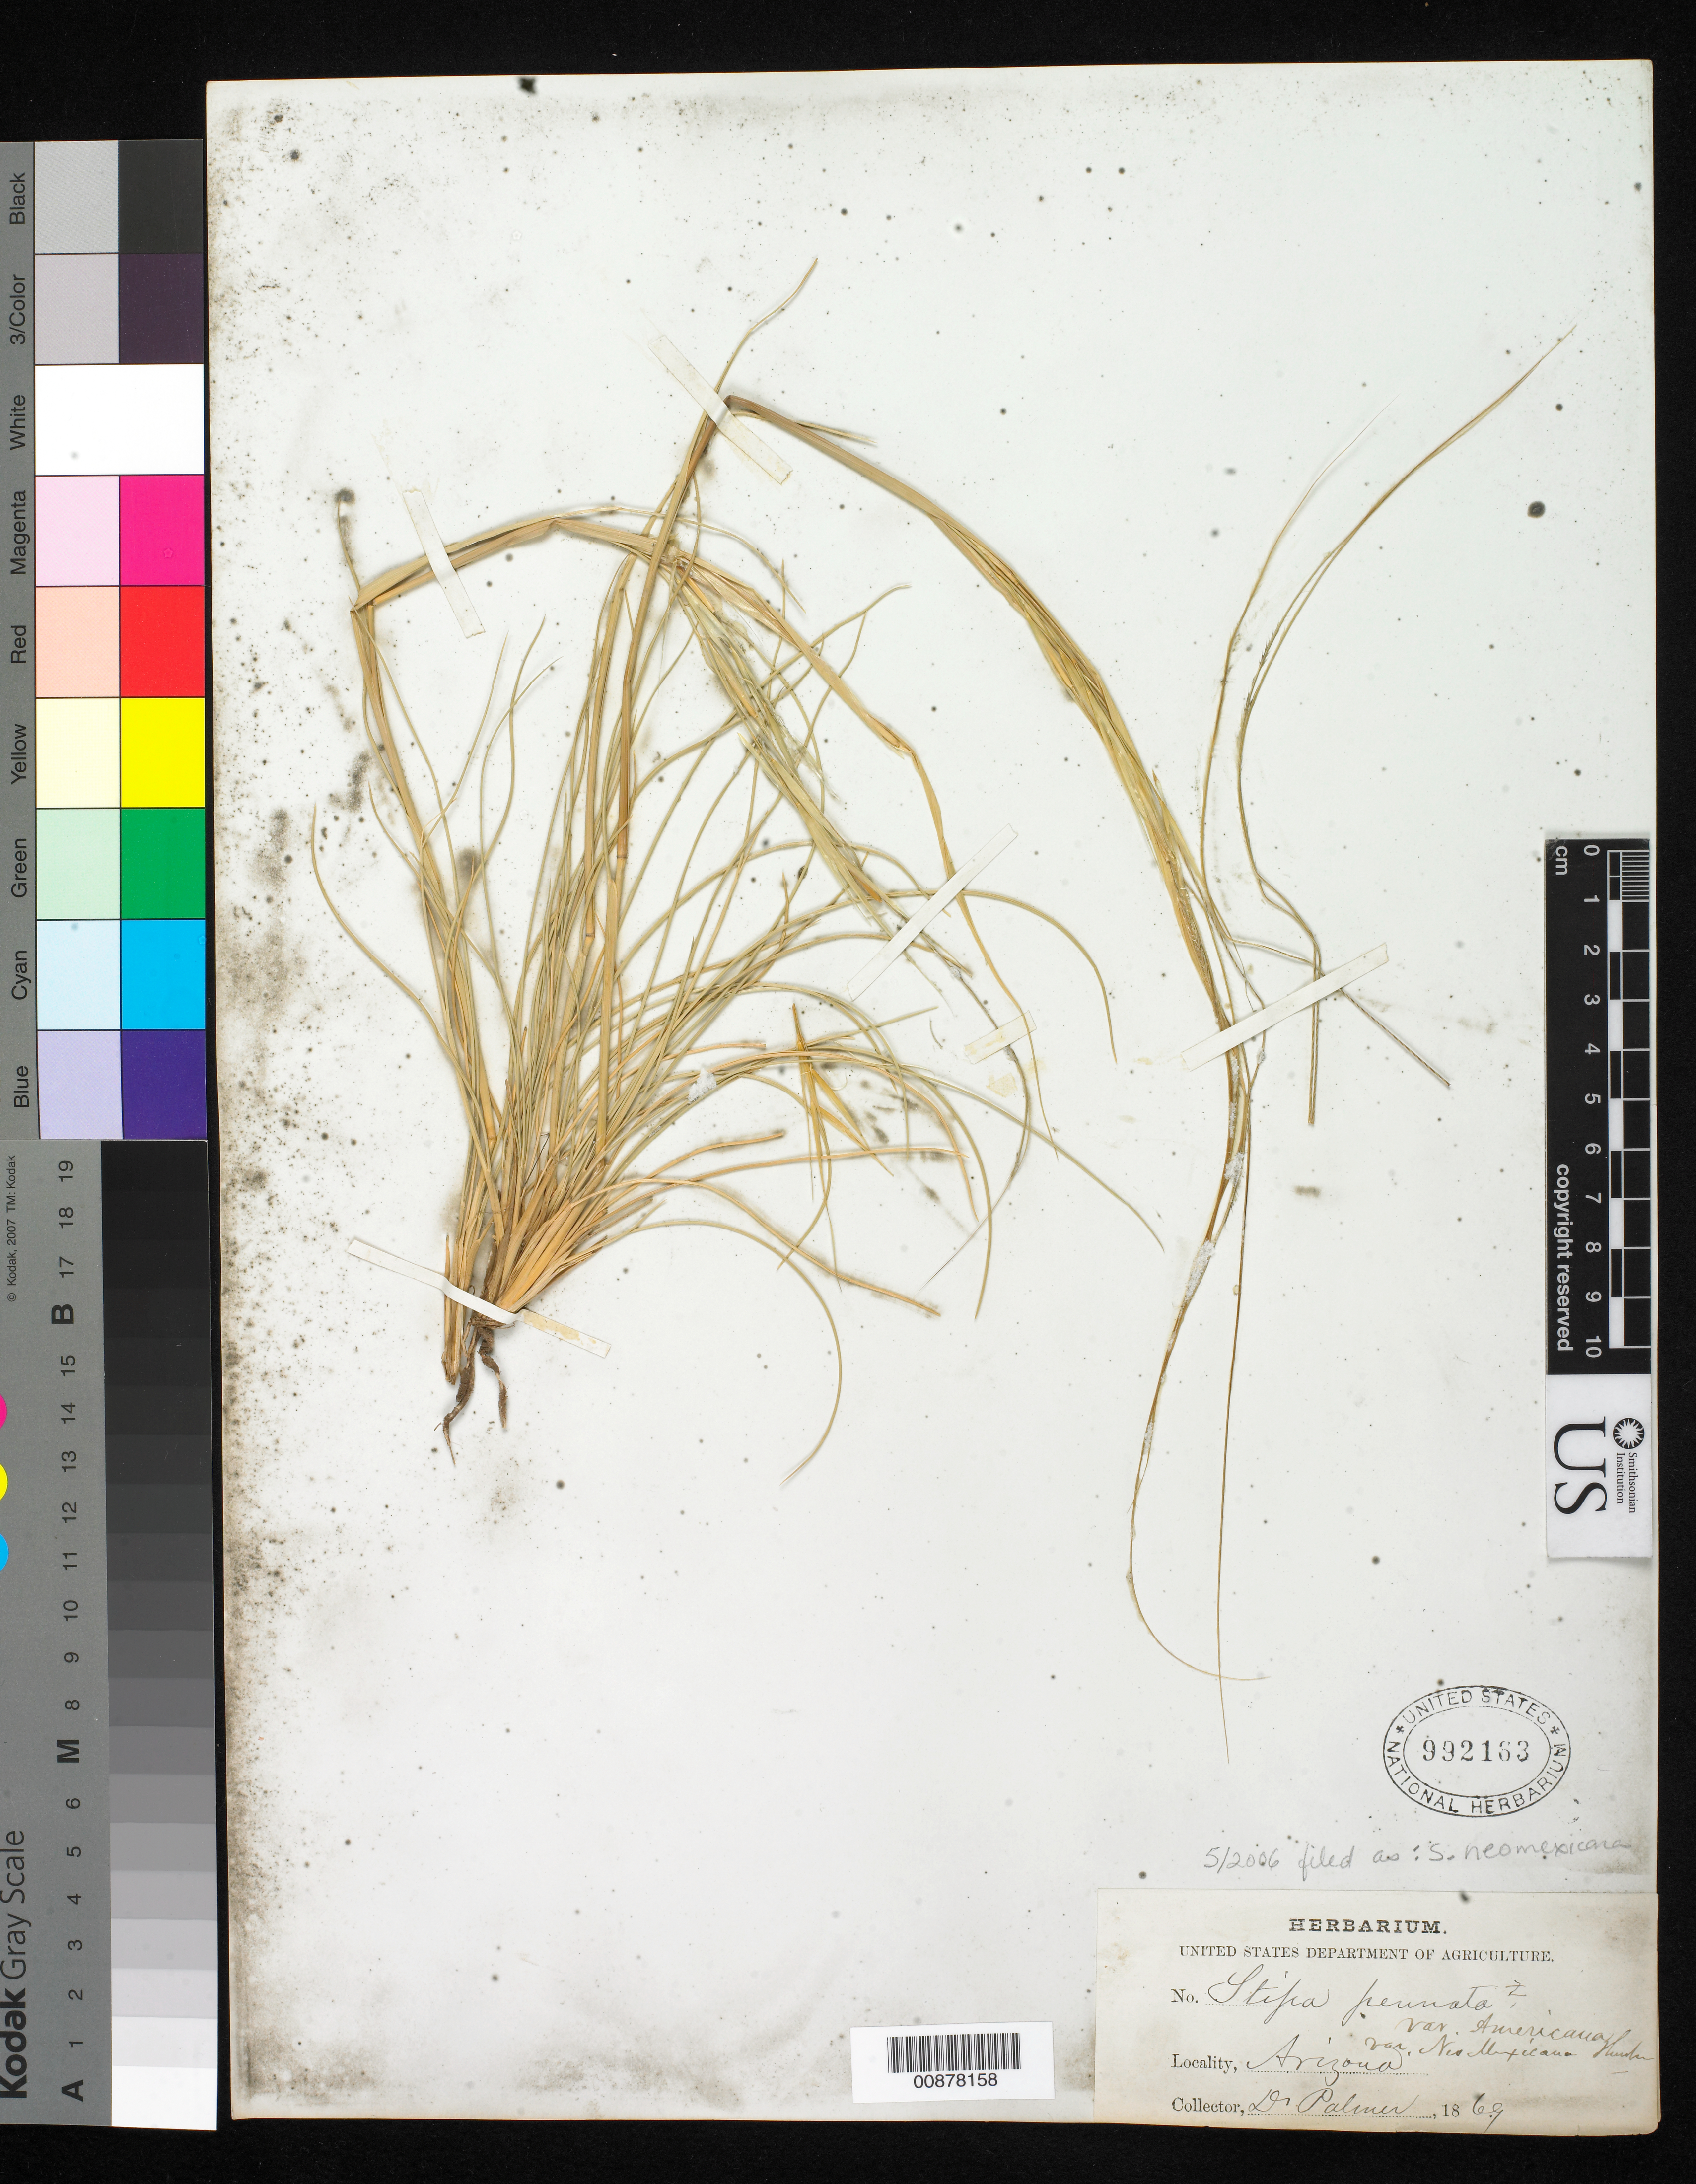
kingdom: Plantae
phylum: Tracheophyta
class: Liliopsida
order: Poales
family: Poaceae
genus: Hesperostipa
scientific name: Hesperostipa neomexicana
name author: (Thurb.) Barkworth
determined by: Poaceae Reorganization Project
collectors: E. Palmer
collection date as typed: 1869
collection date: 1869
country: United States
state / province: Arizona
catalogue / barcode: US 992163